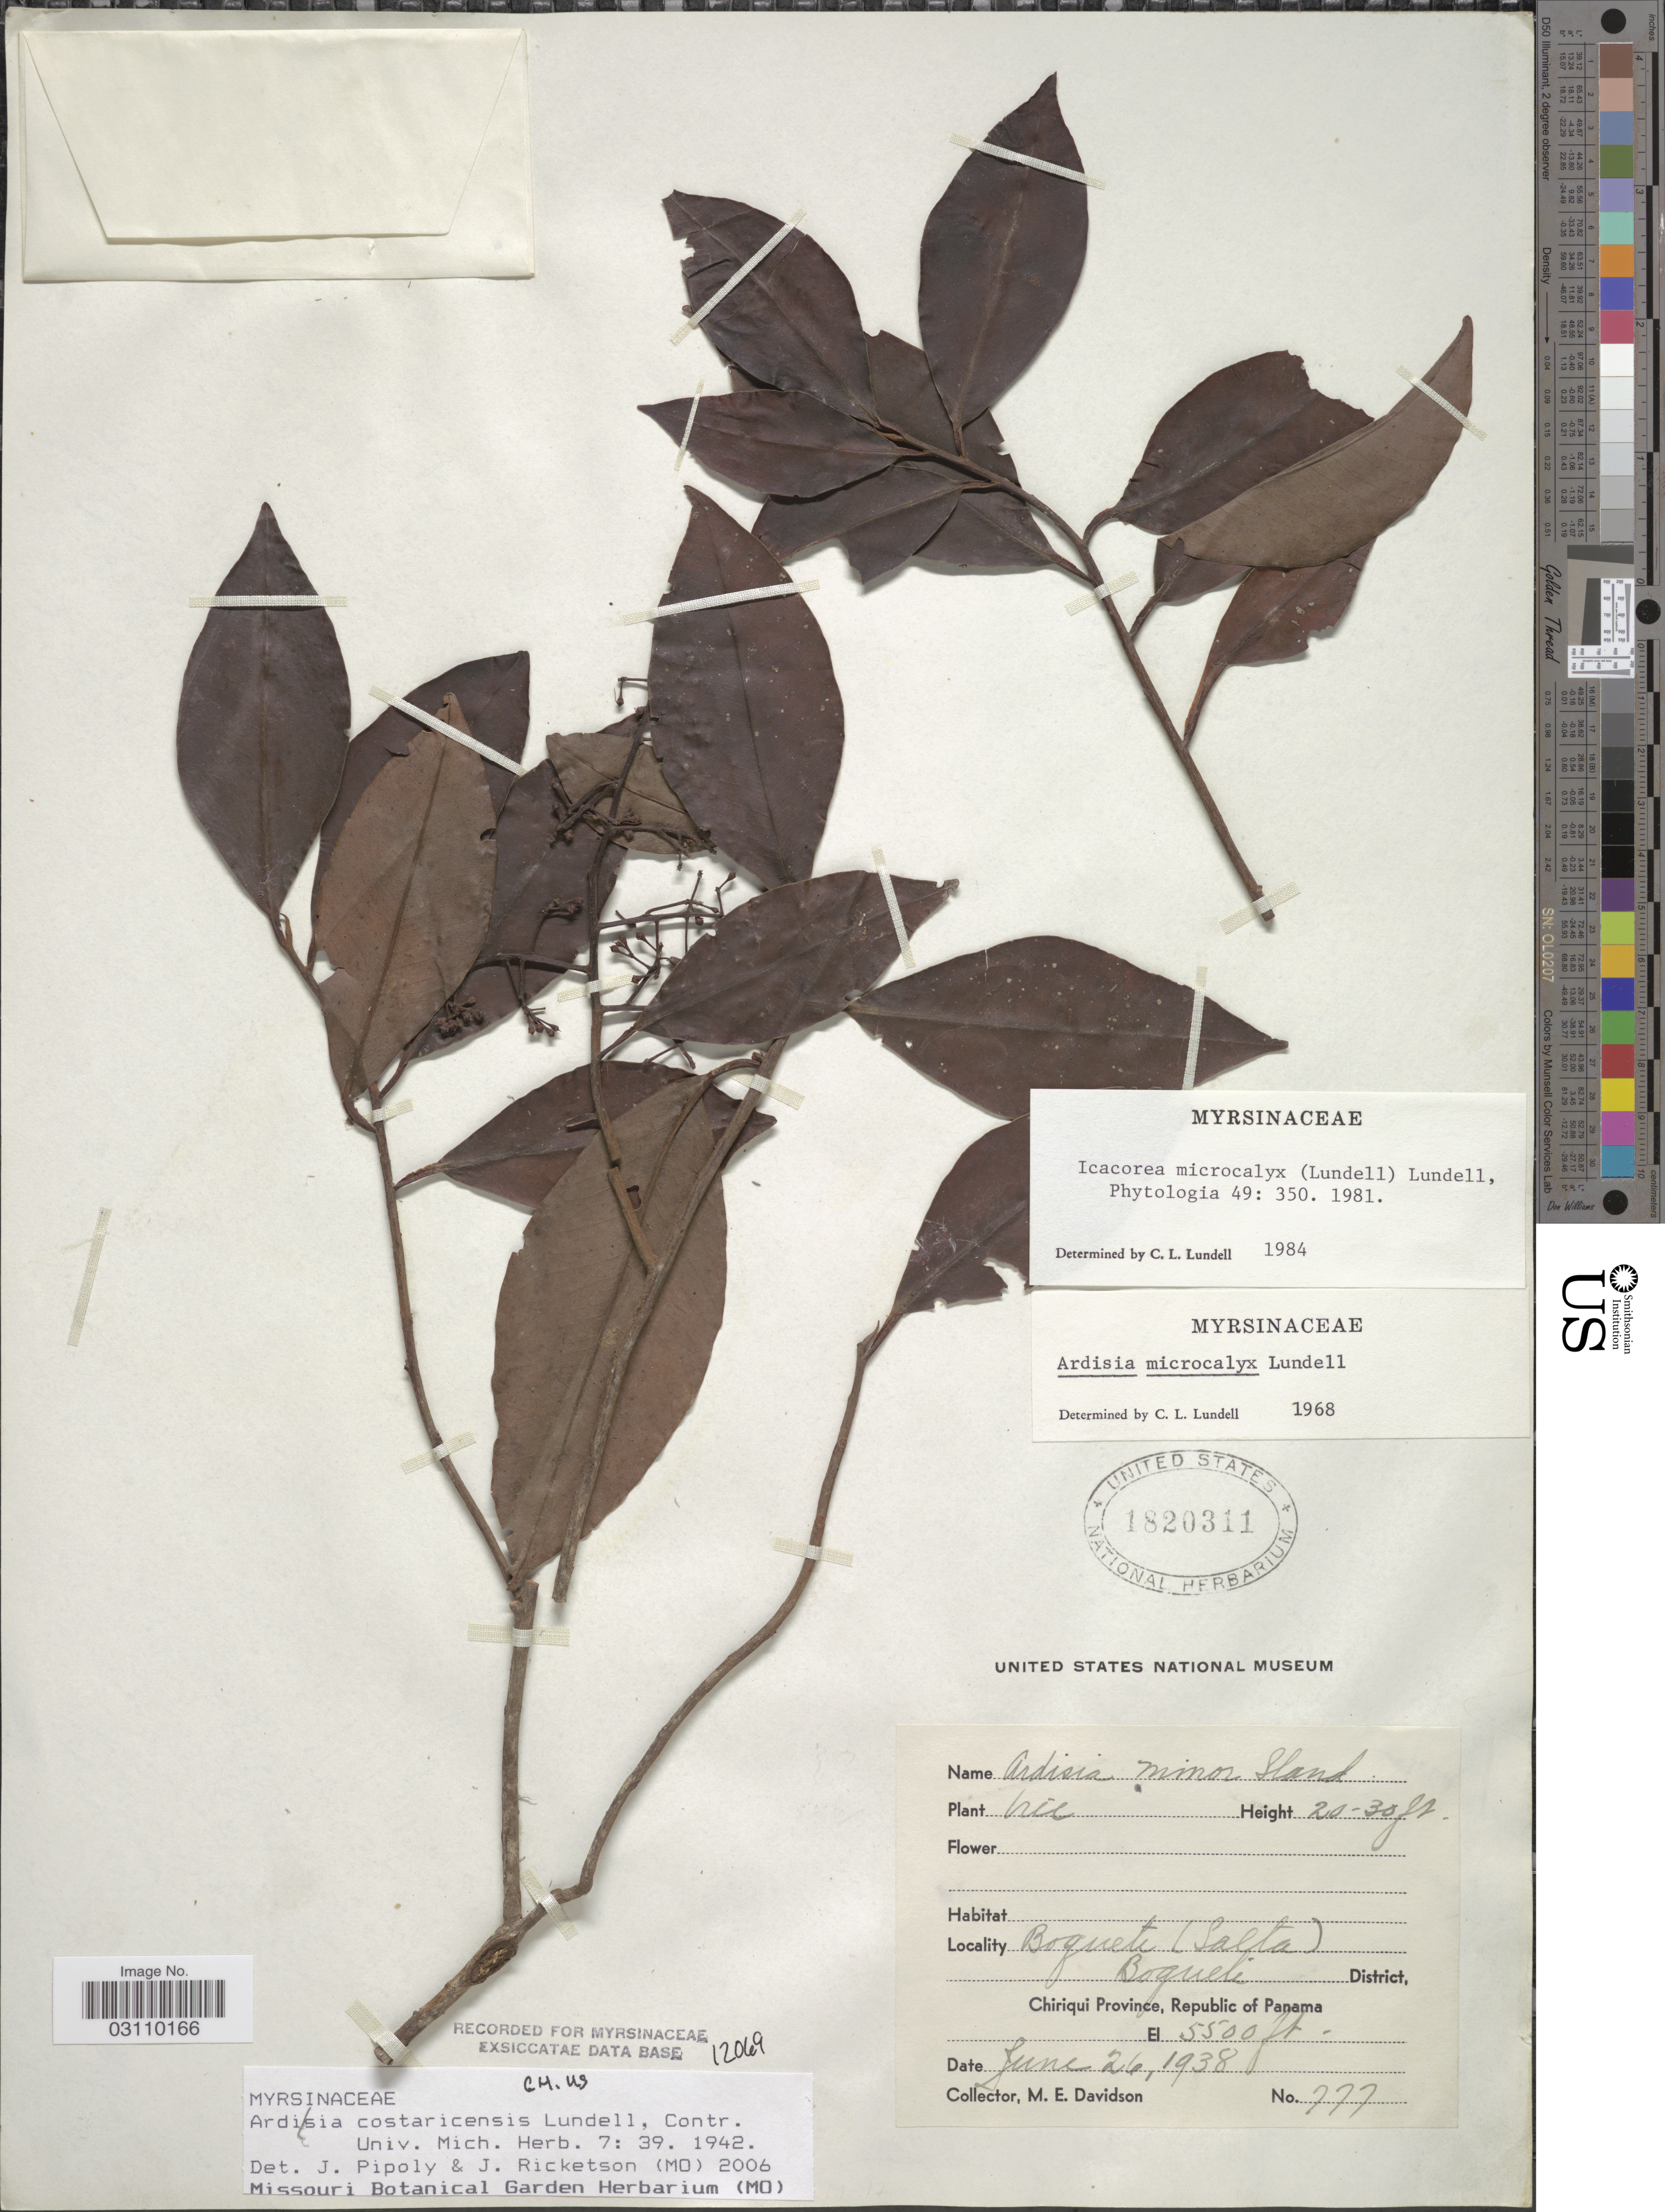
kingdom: Plantae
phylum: Tracheophyta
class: Magnoliopsida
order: Ericales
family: Primulaceae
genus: Ardisia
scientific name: Ardisia costaricensis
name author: Lundell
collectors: M. E. Davidson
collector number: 777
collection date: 1938-06-26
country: Panama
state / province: Chiriqui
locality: Boquete (Salta). Boquete District.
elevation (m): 1676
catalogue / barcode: US 1820311